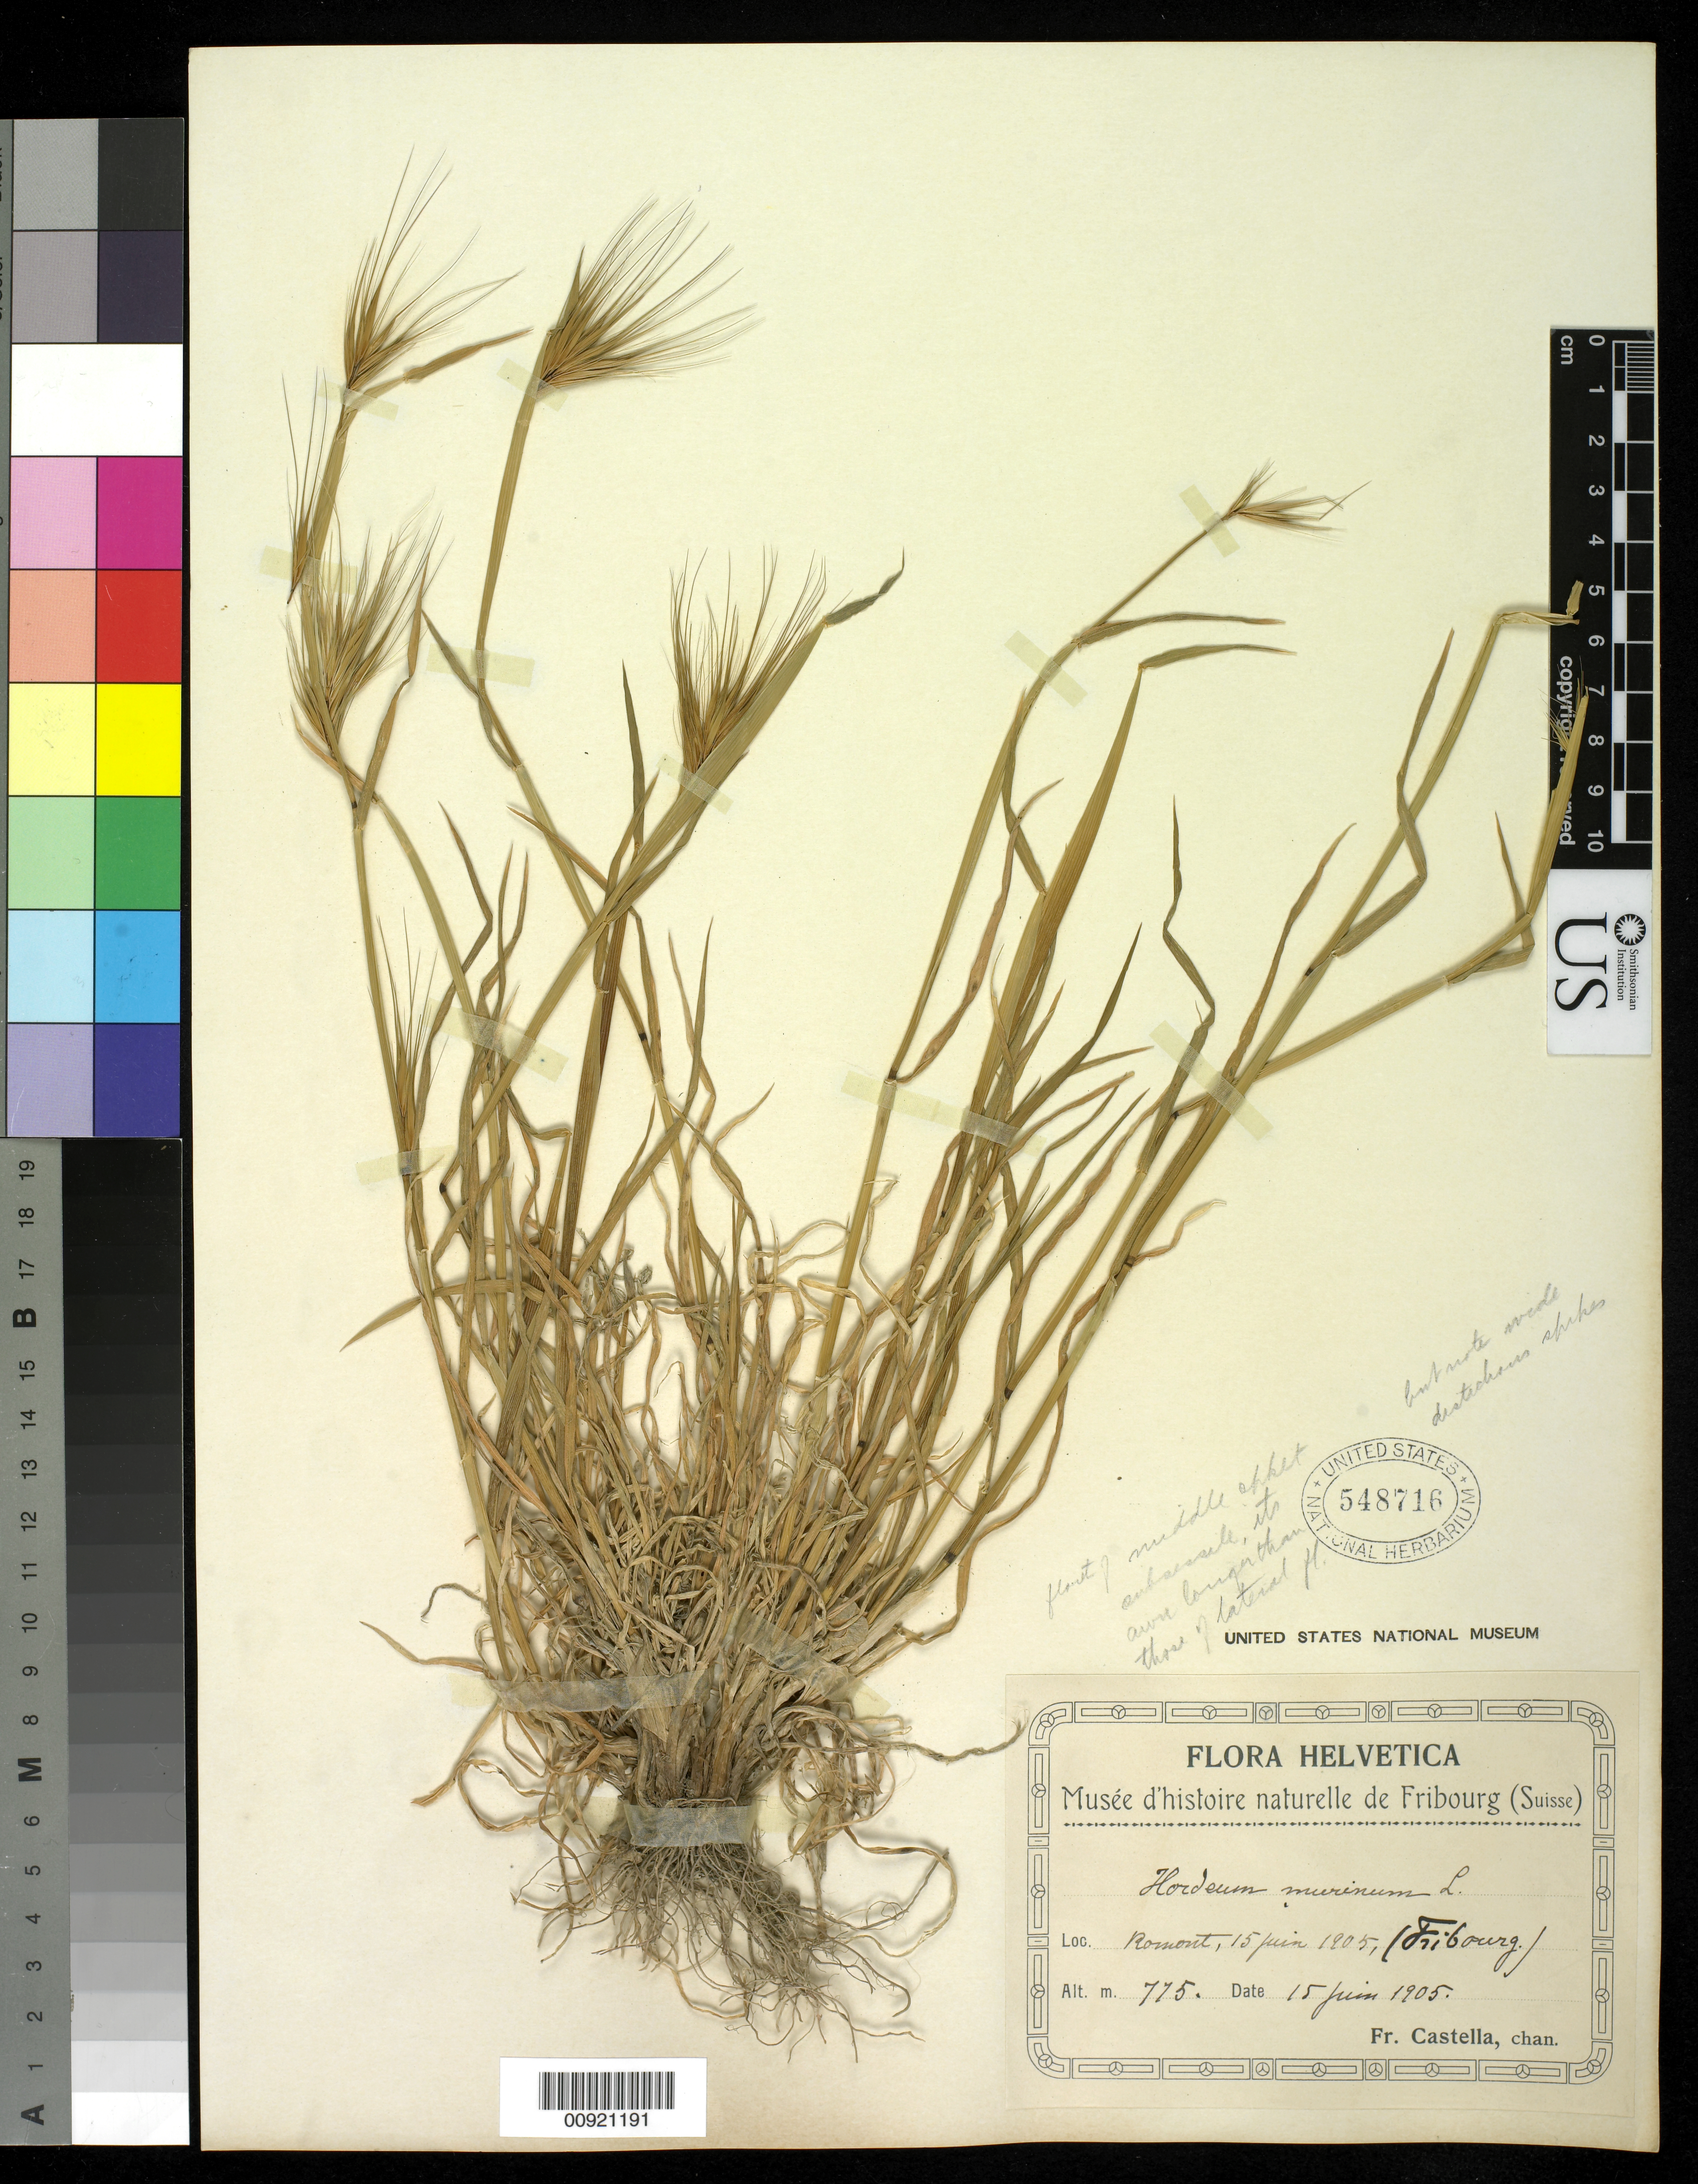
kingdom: Plantae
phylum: Tracheophyta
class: Liliopsida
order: Poales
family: Poaceae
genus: Hordeum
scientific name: Hordeum murinum subsp. glaucum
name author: (Steud.) Tzvelev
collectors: Fr. Castella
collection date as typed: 15 Jun 1905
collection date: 1905-06-15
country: Switzerland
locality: Romont (Fribourg)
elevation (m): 775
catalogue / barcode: US 548716